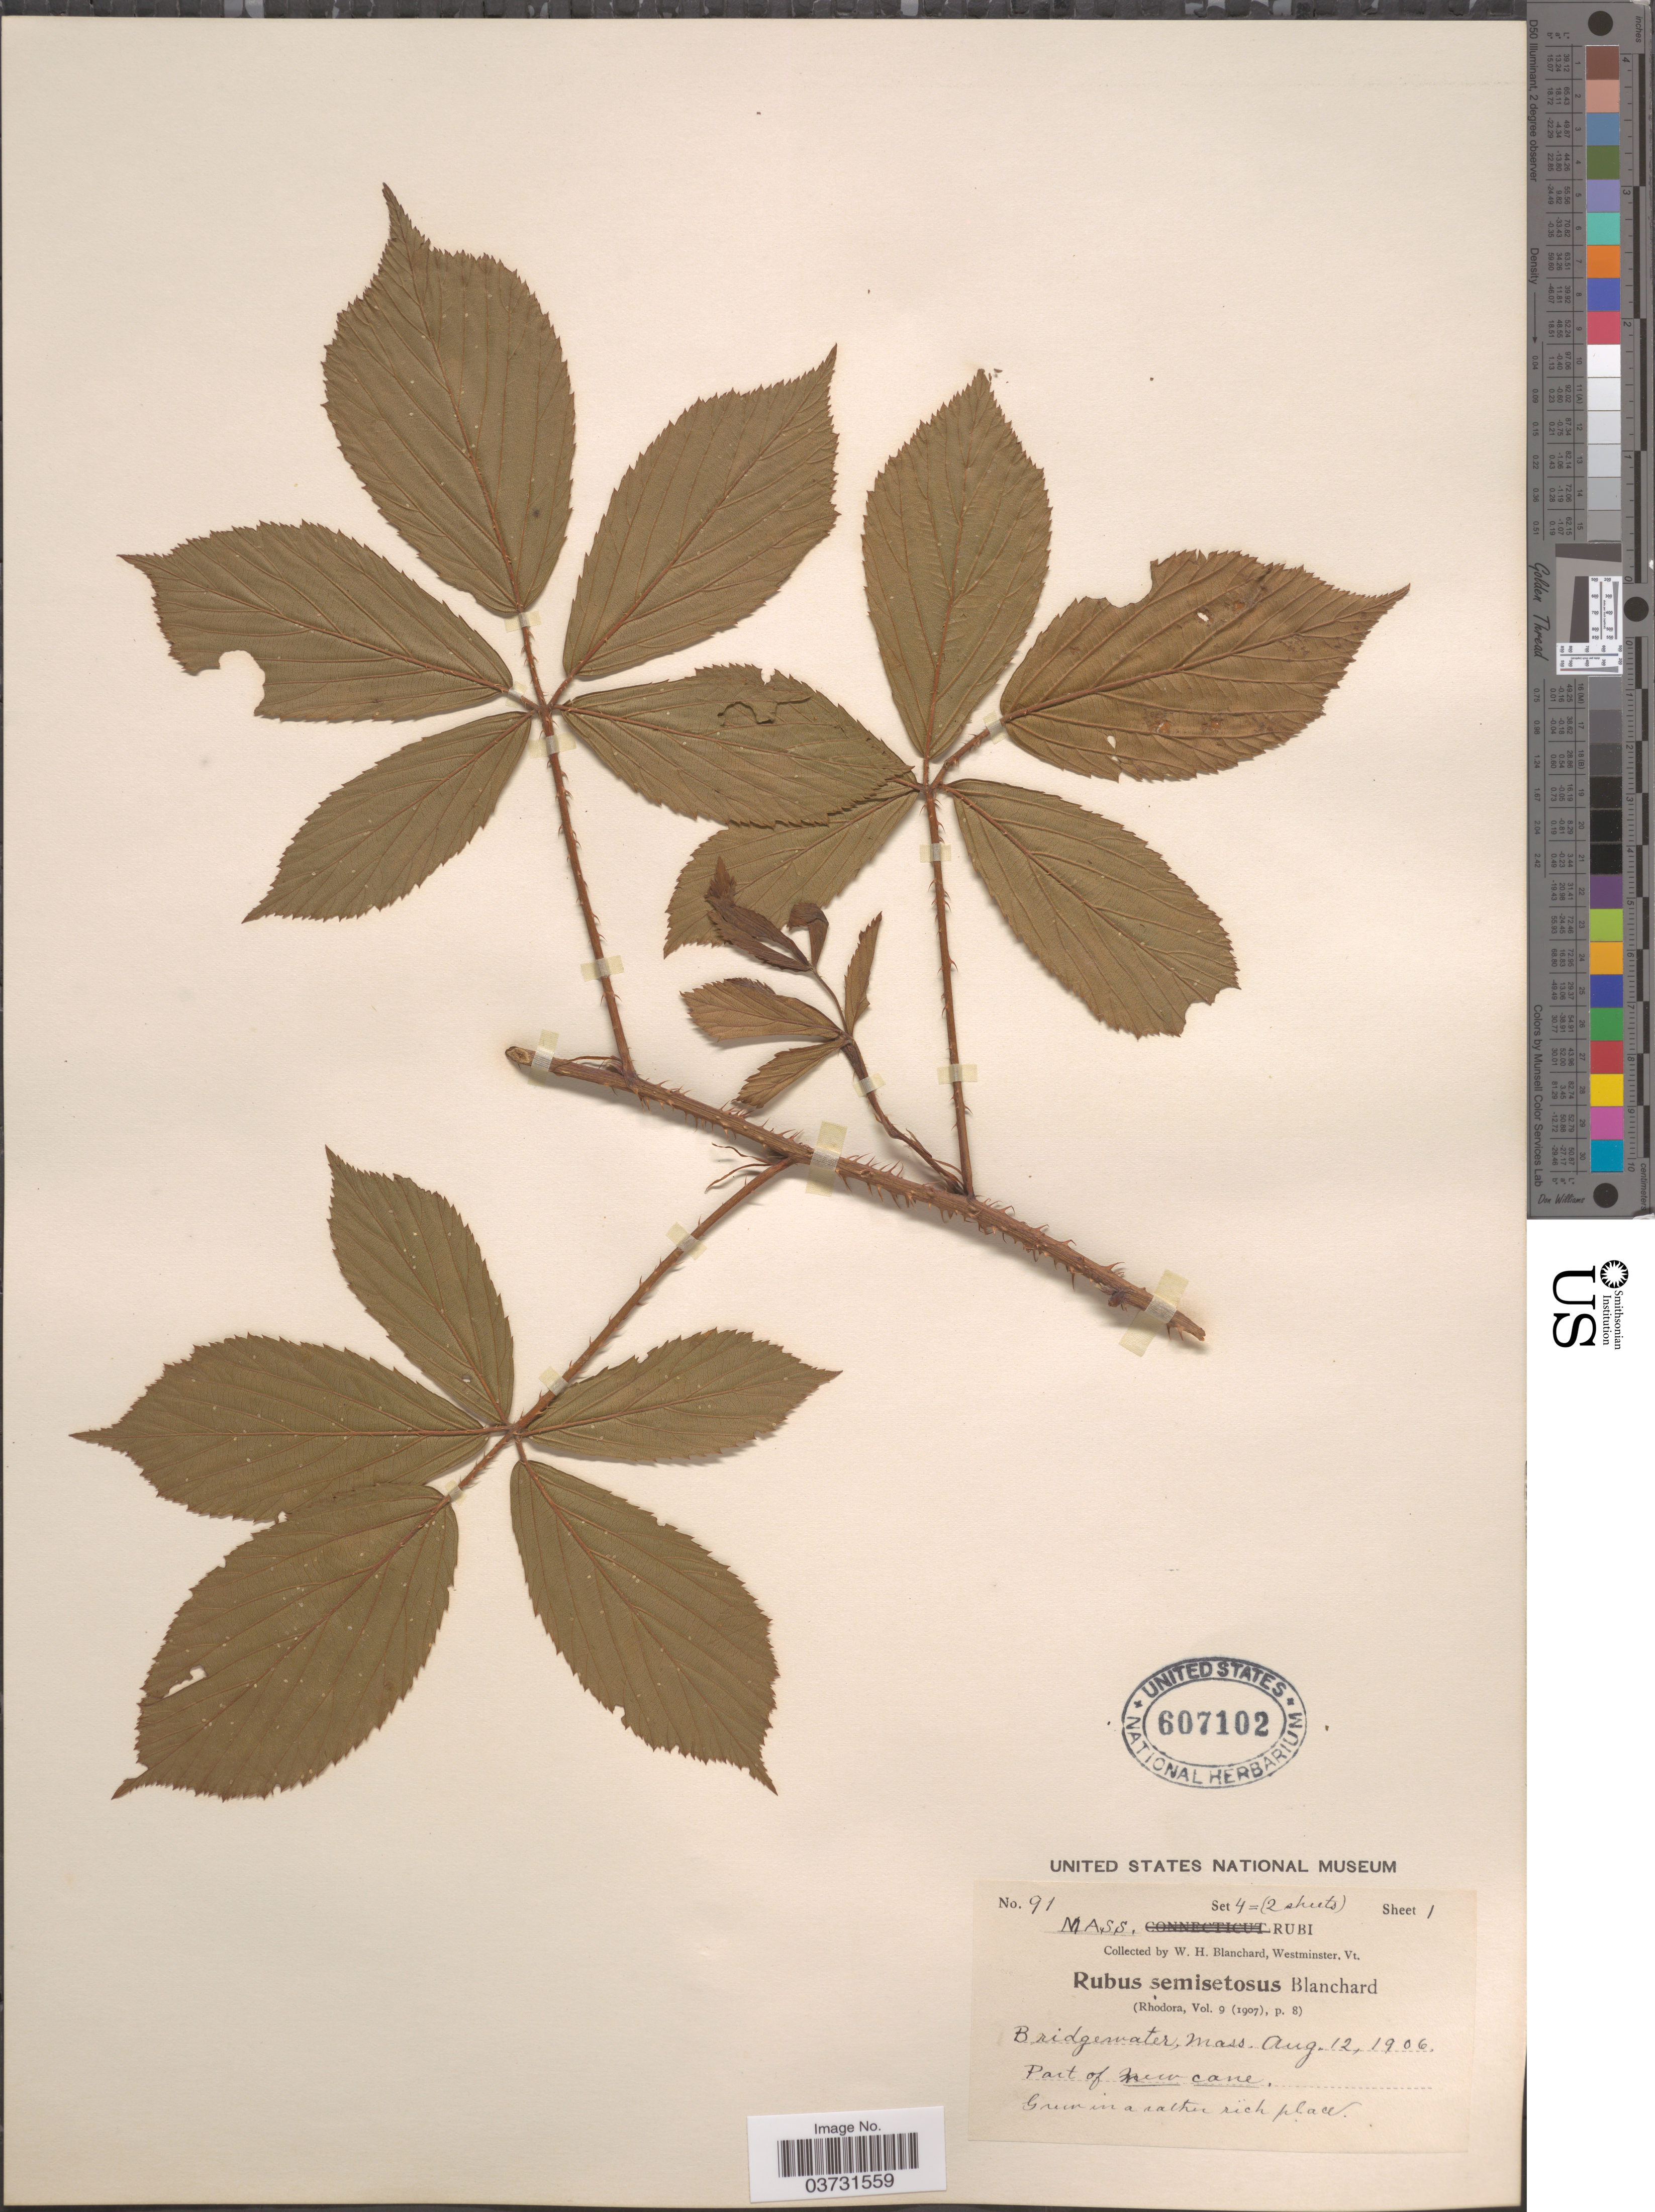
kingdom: Plantae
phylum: Tracheophyta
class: Magnoliopsida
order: Rosales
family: Rosaceae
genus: Rubus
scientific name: Rubus nigricans x R. recurvans Blanch.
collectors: W. H. Blanchard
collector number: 91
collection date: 1906-08-12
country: United States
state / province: Massachusetts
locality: Bridgewater.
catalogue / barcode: US 607102